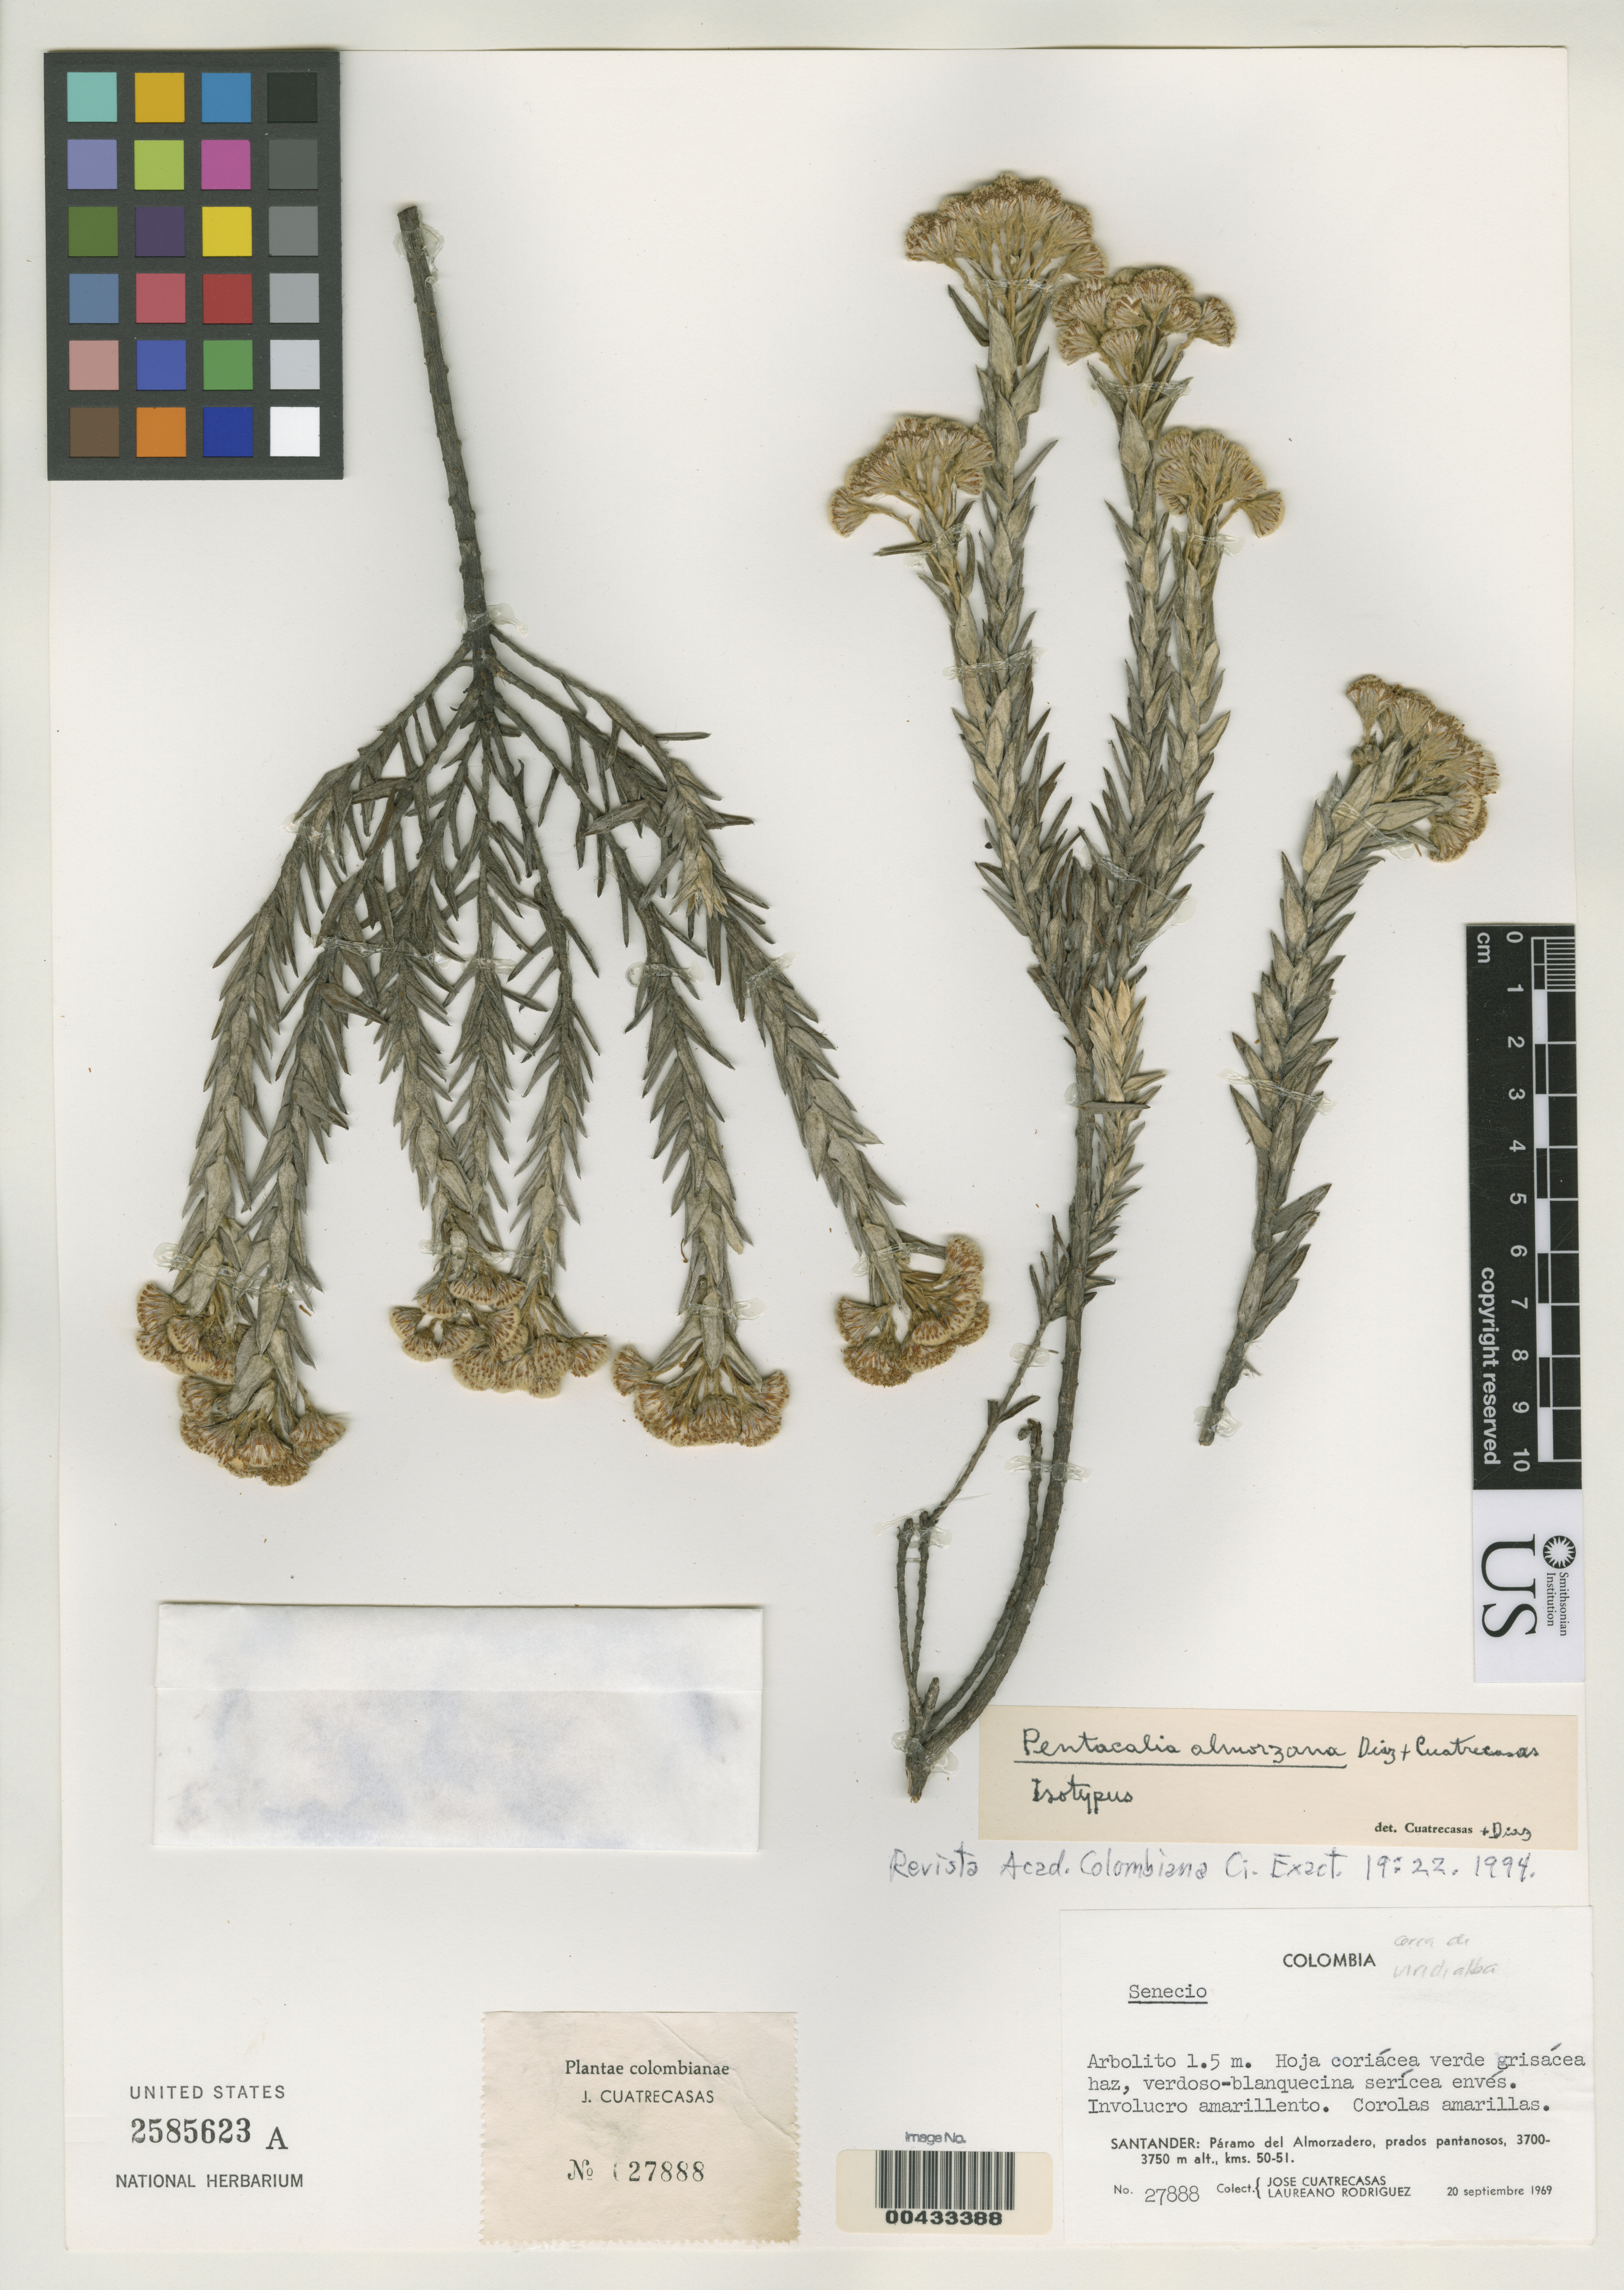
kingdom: Plantae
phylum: Tracheophyta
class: Magnoliopsida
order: Asterales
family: Asteraceae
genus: Pentacalia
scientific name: Pentacalia almorzana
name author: S. Díaz & Cuatrec.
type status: Isotype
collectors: J. Cuatrecasas & L. Rodriguez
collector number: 27888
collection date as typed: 20 Sep 1969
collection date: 1969-09-20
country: Colombia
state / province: Santander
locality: Páramo del Almorzadero, Praos PantanOsos.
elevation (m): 3700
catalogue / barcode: US 2585623A